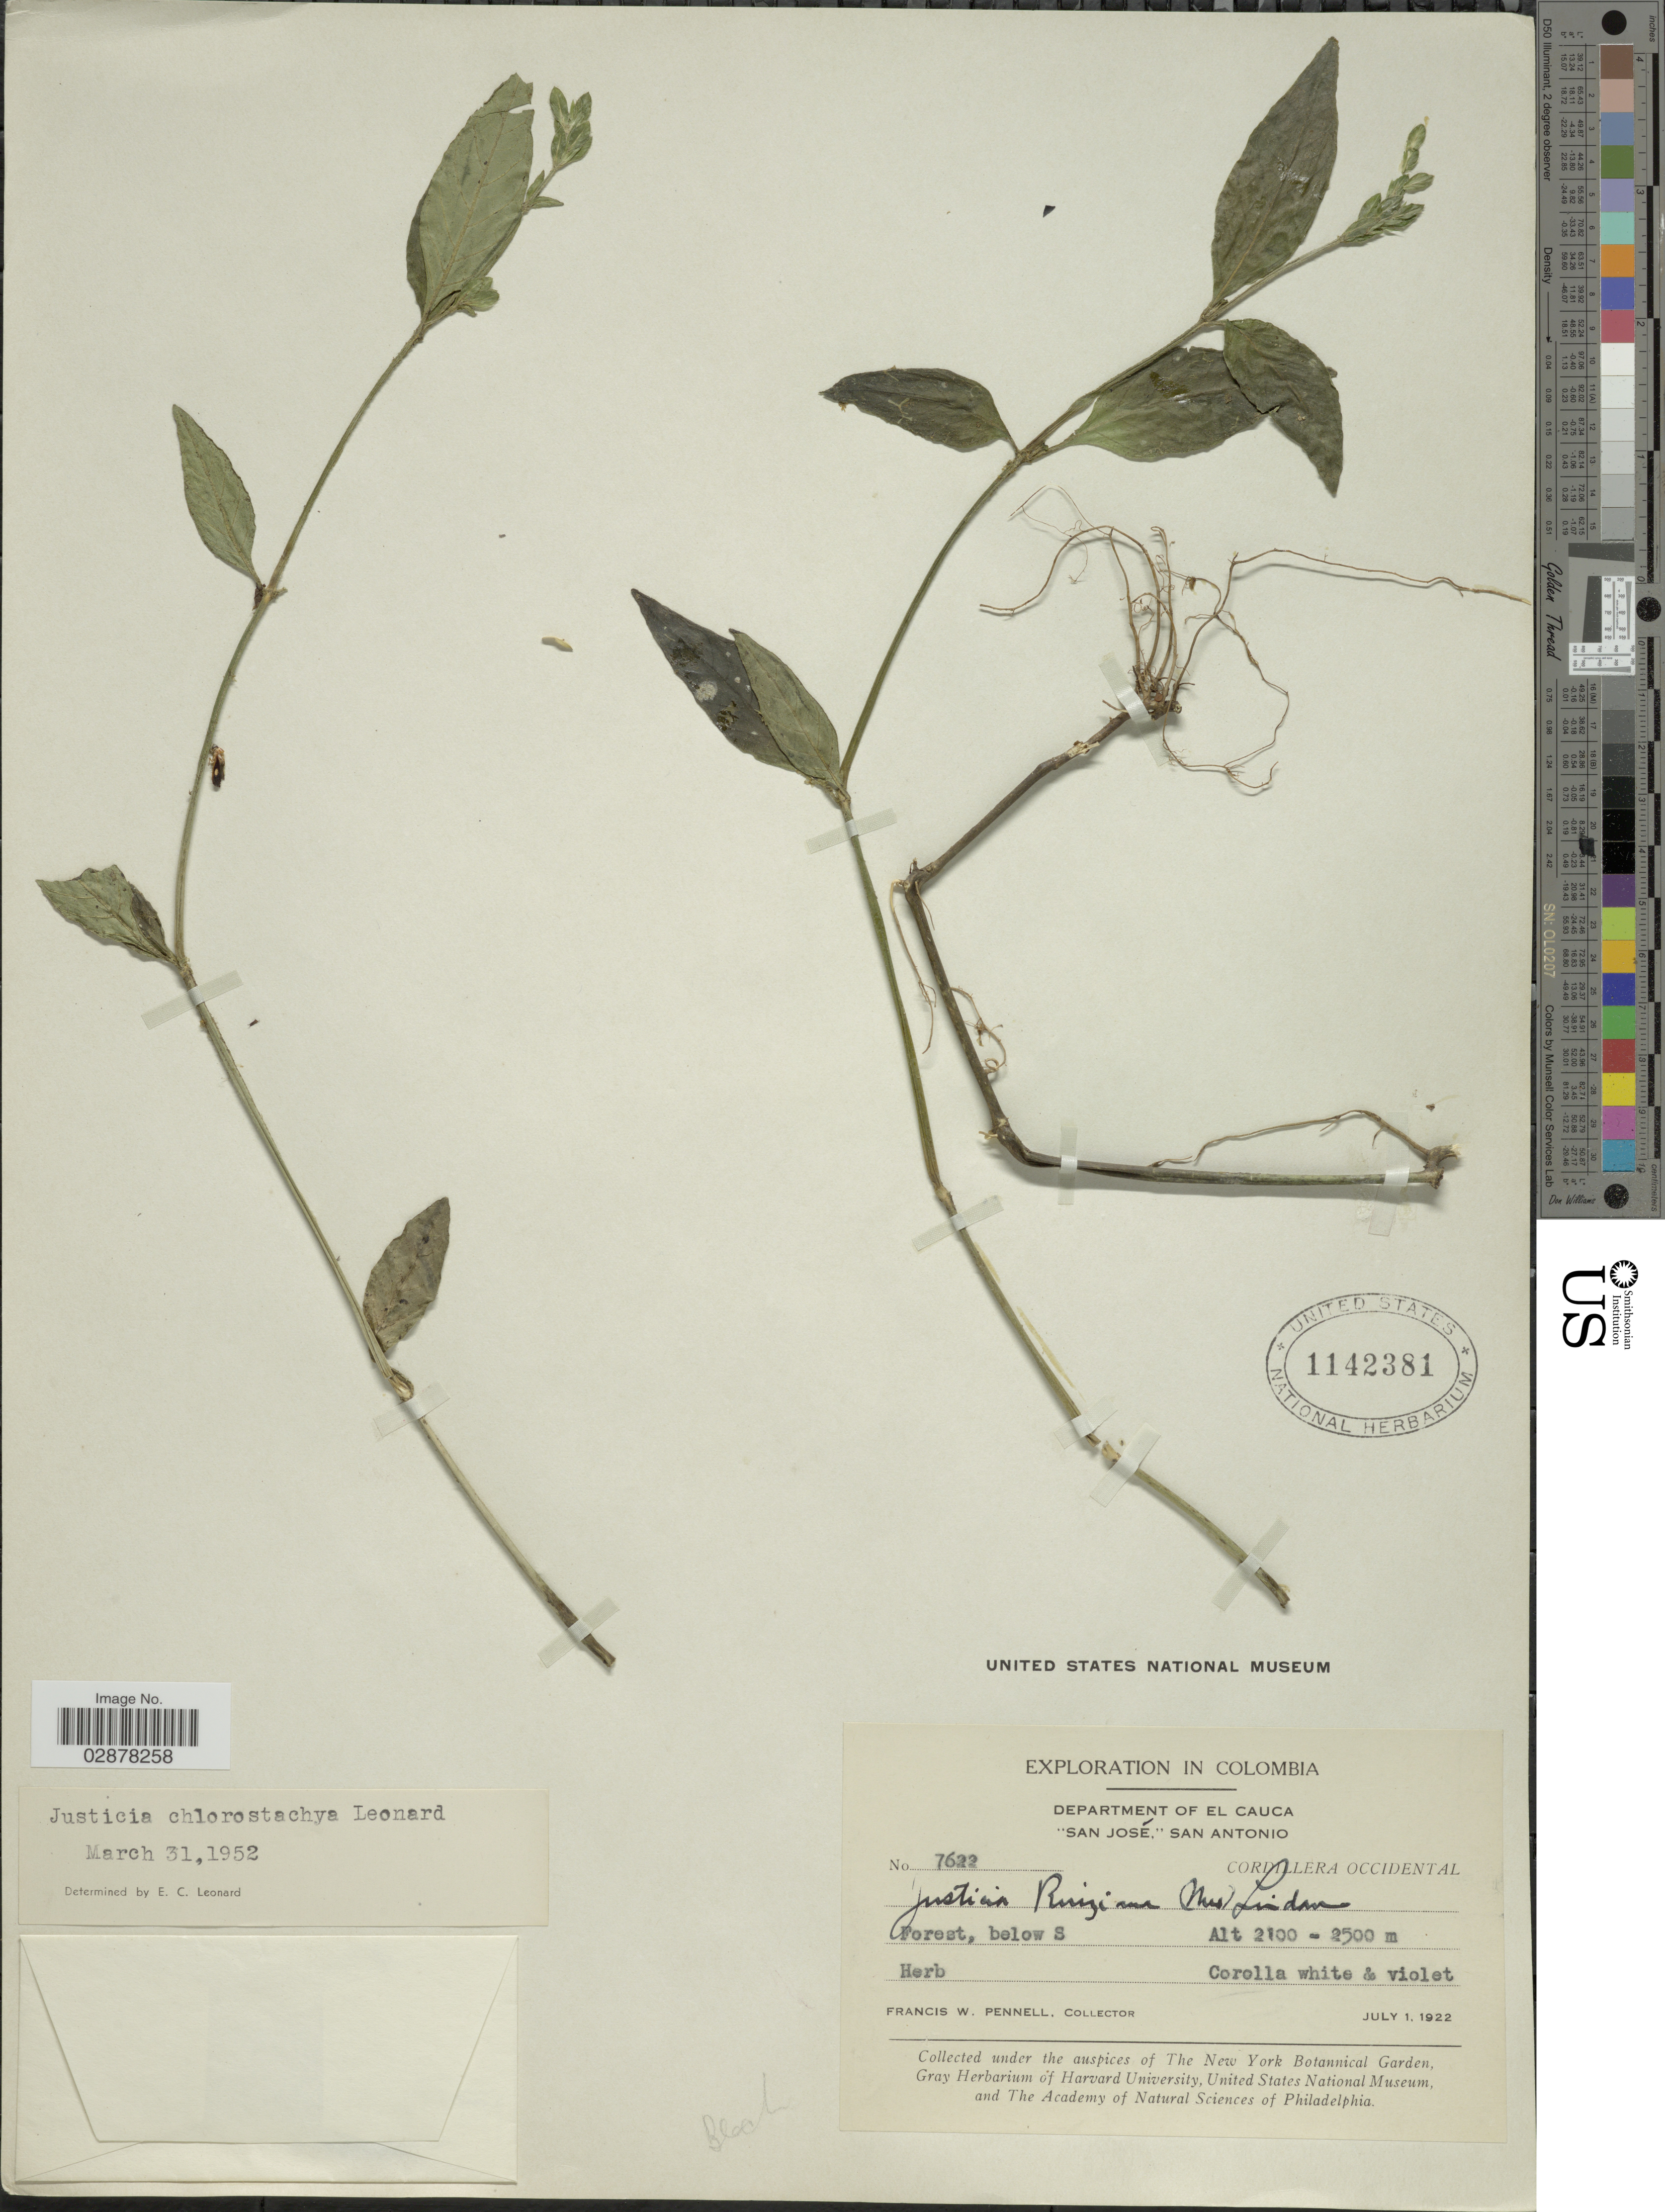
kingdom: Plantae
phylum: Tracheophyta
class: Magnoliopsida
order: Lamiales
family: Acanthaceae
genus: Justicia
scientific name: Justicia chlorostachya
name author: Leonard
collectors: F. W. Pennell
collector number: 7622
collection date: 1922-07-01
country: Colombia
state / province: Cauca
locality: Department of El Cauca, "San José" San Antonio, Cordillera Occidental.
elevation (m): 2100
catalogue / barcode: US 1142381